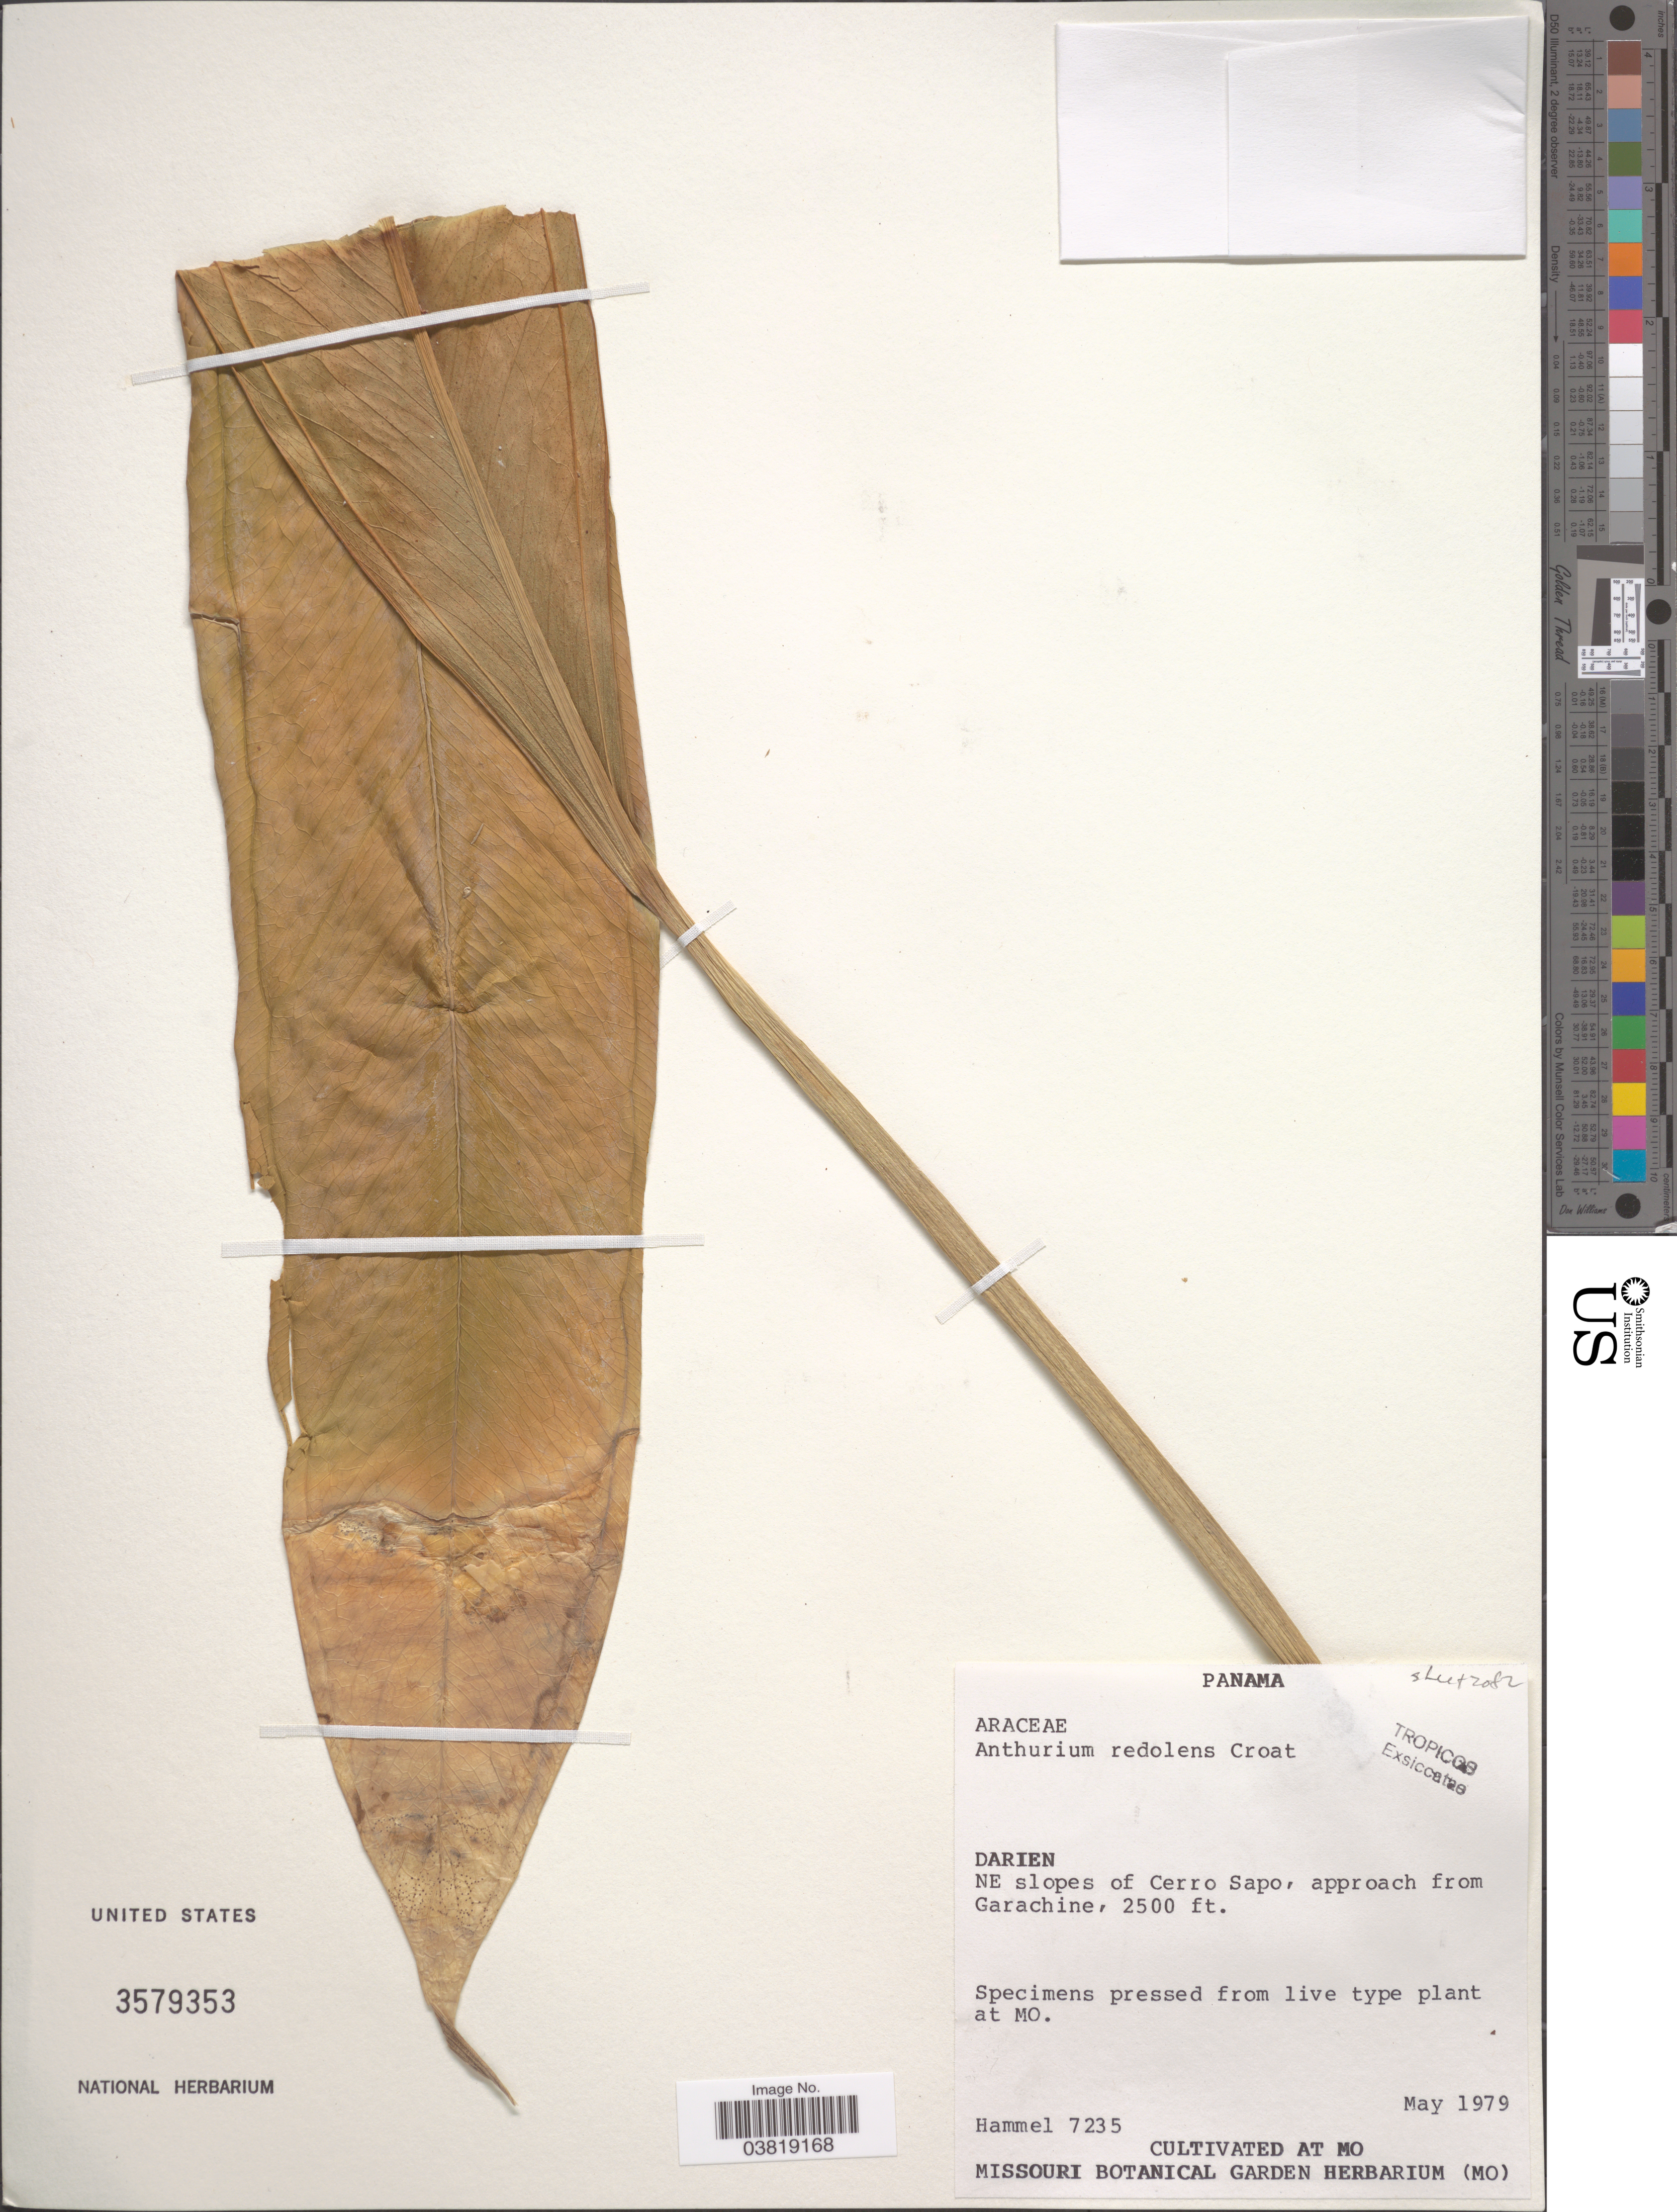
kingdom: Plantae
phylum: Tracheophyta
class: Liliopsida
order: Alismatales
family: Araceae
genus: Anthurium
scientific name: Anthurium redolens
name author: Croat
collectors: -. Hammel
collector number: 7235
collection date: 1979-05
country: Panama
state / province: Darien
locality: NE slopes of Cerro Sapo, approach from Garachine. MO [unsure placement]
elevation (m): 762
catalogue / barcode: US 3579353